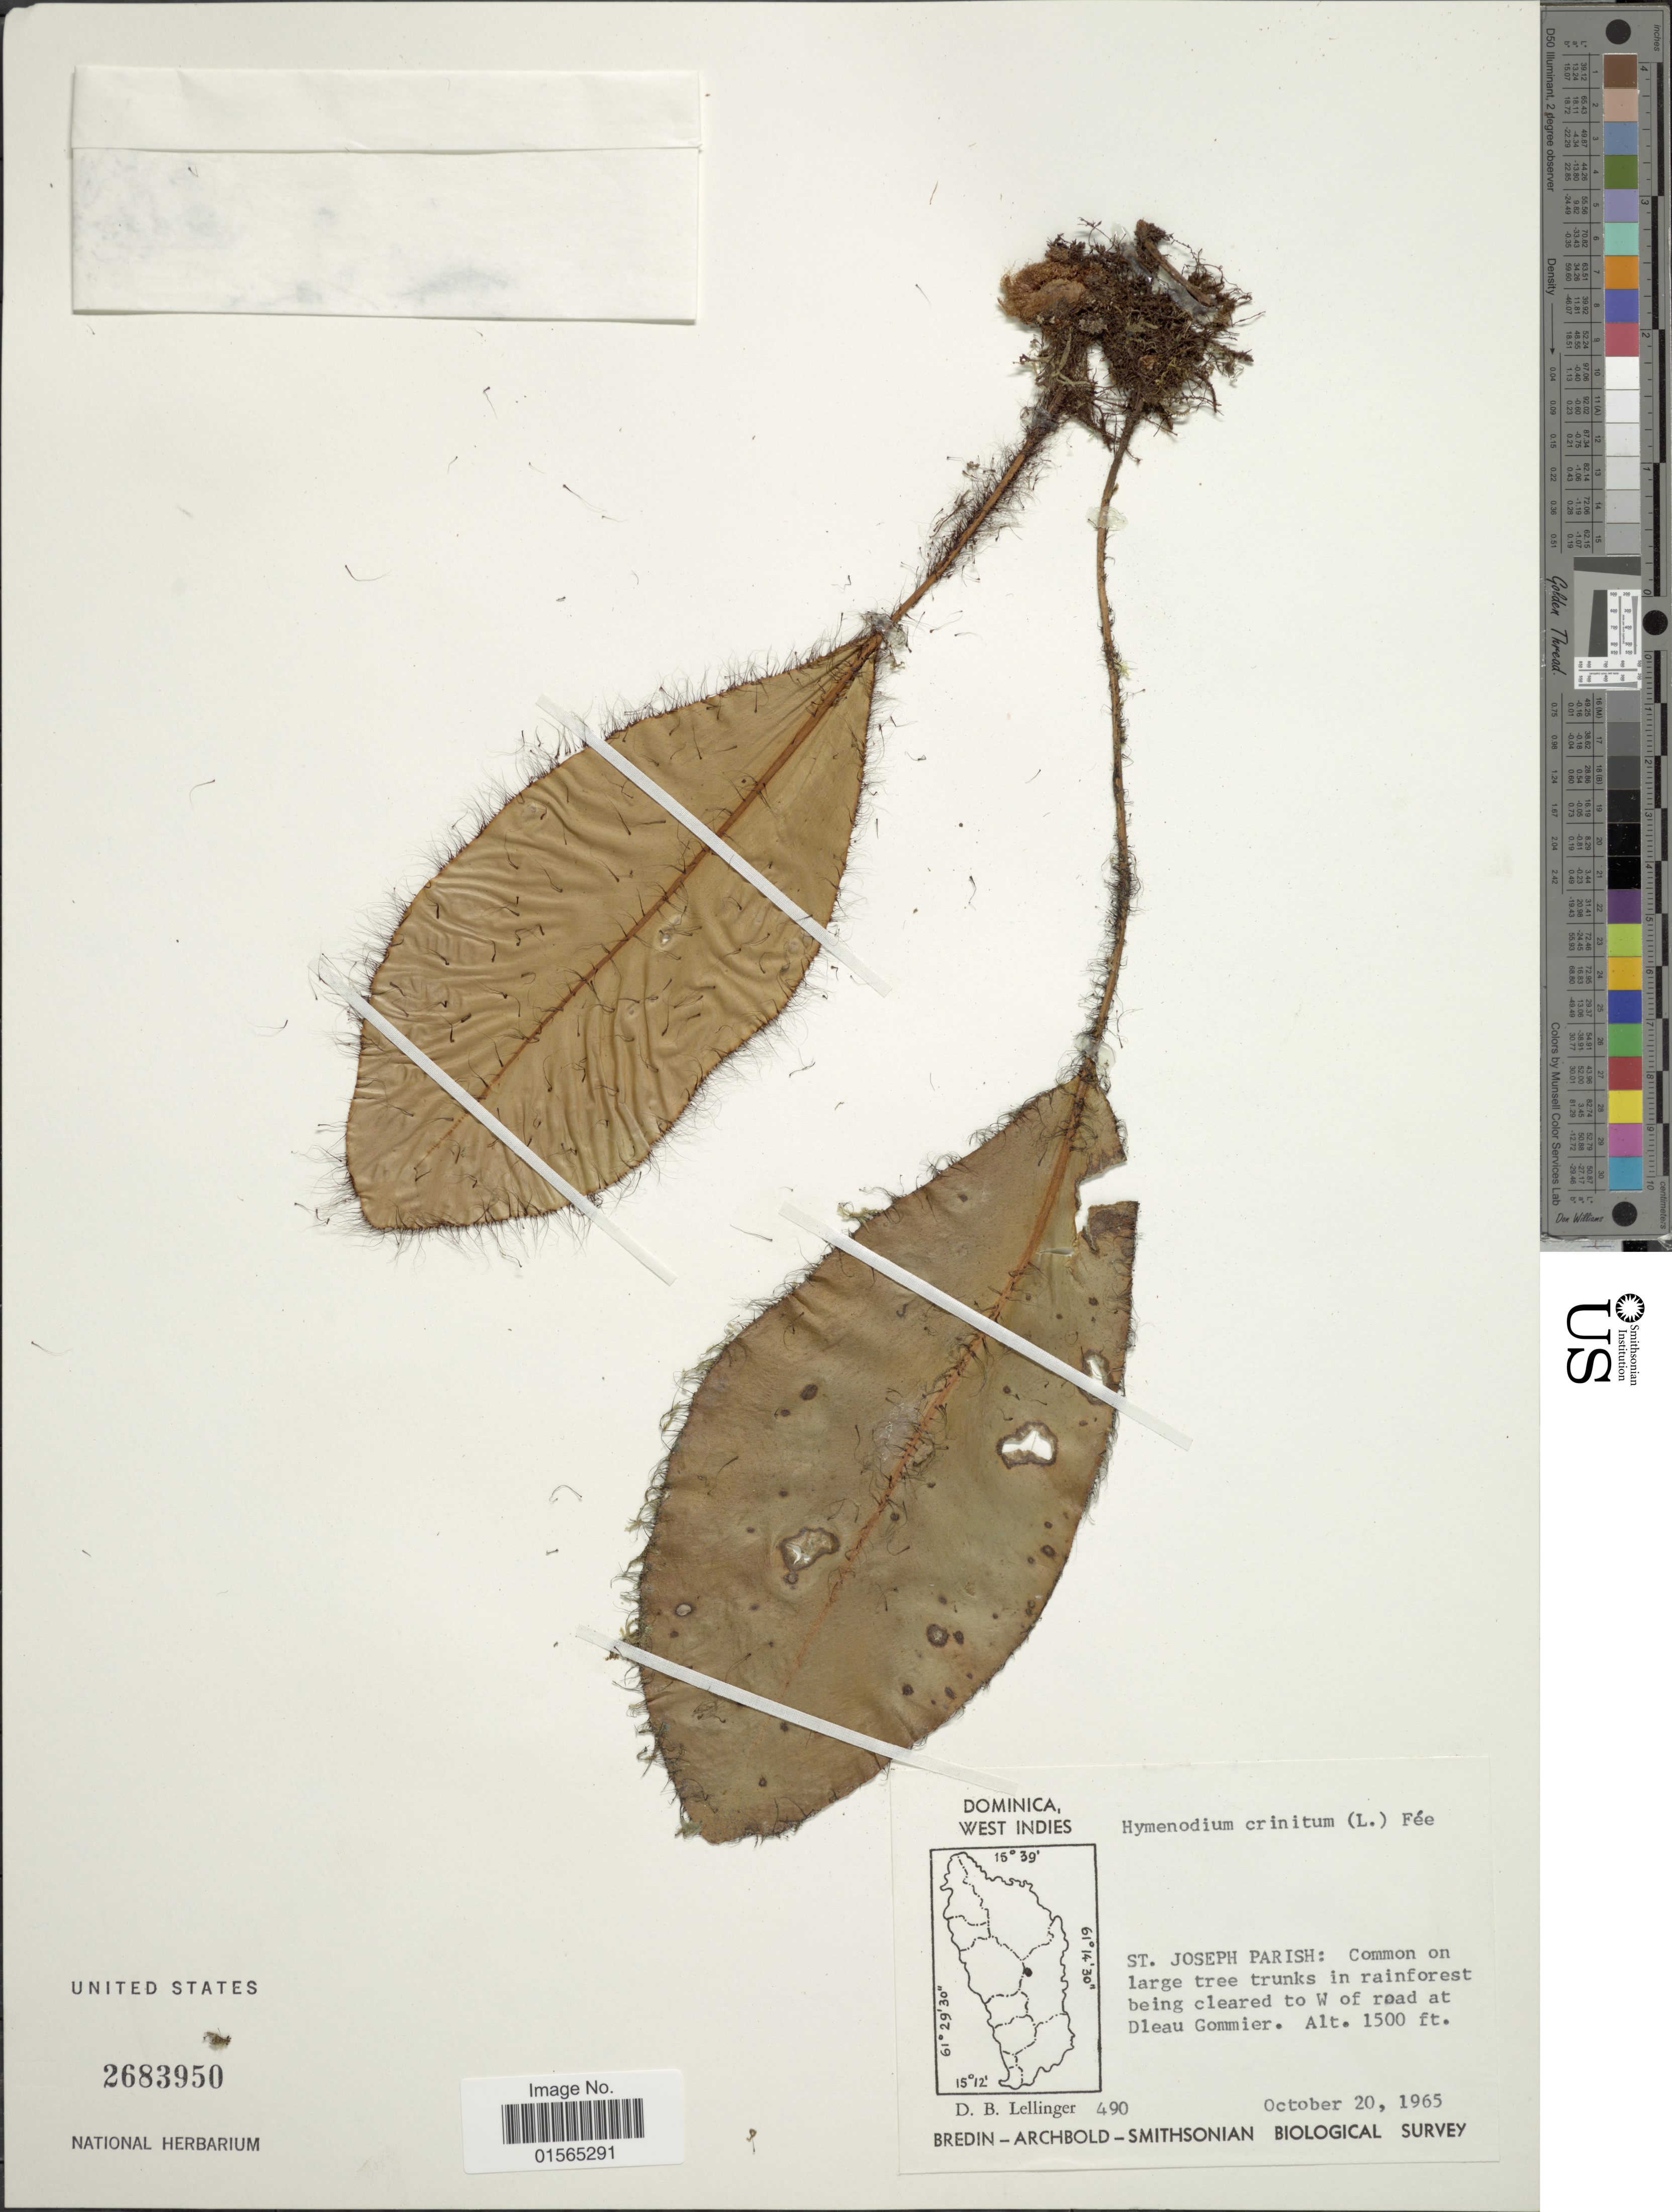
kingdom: Plantae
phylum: Tracheophyta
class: Polypodiopsida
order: Polypodiales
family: Dryopteridaceae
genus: Elaphoglossum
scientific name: Elaphoglossum crinitum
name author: (L.) Christ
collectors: D. B. Lellinger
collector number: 490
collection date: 1965-10-20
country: Dominica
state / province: St. Joseph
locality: Common on large tree trunks in rainforest being cleared to W of road at Dleau Gommier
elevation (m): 457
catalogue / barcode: US 2683950